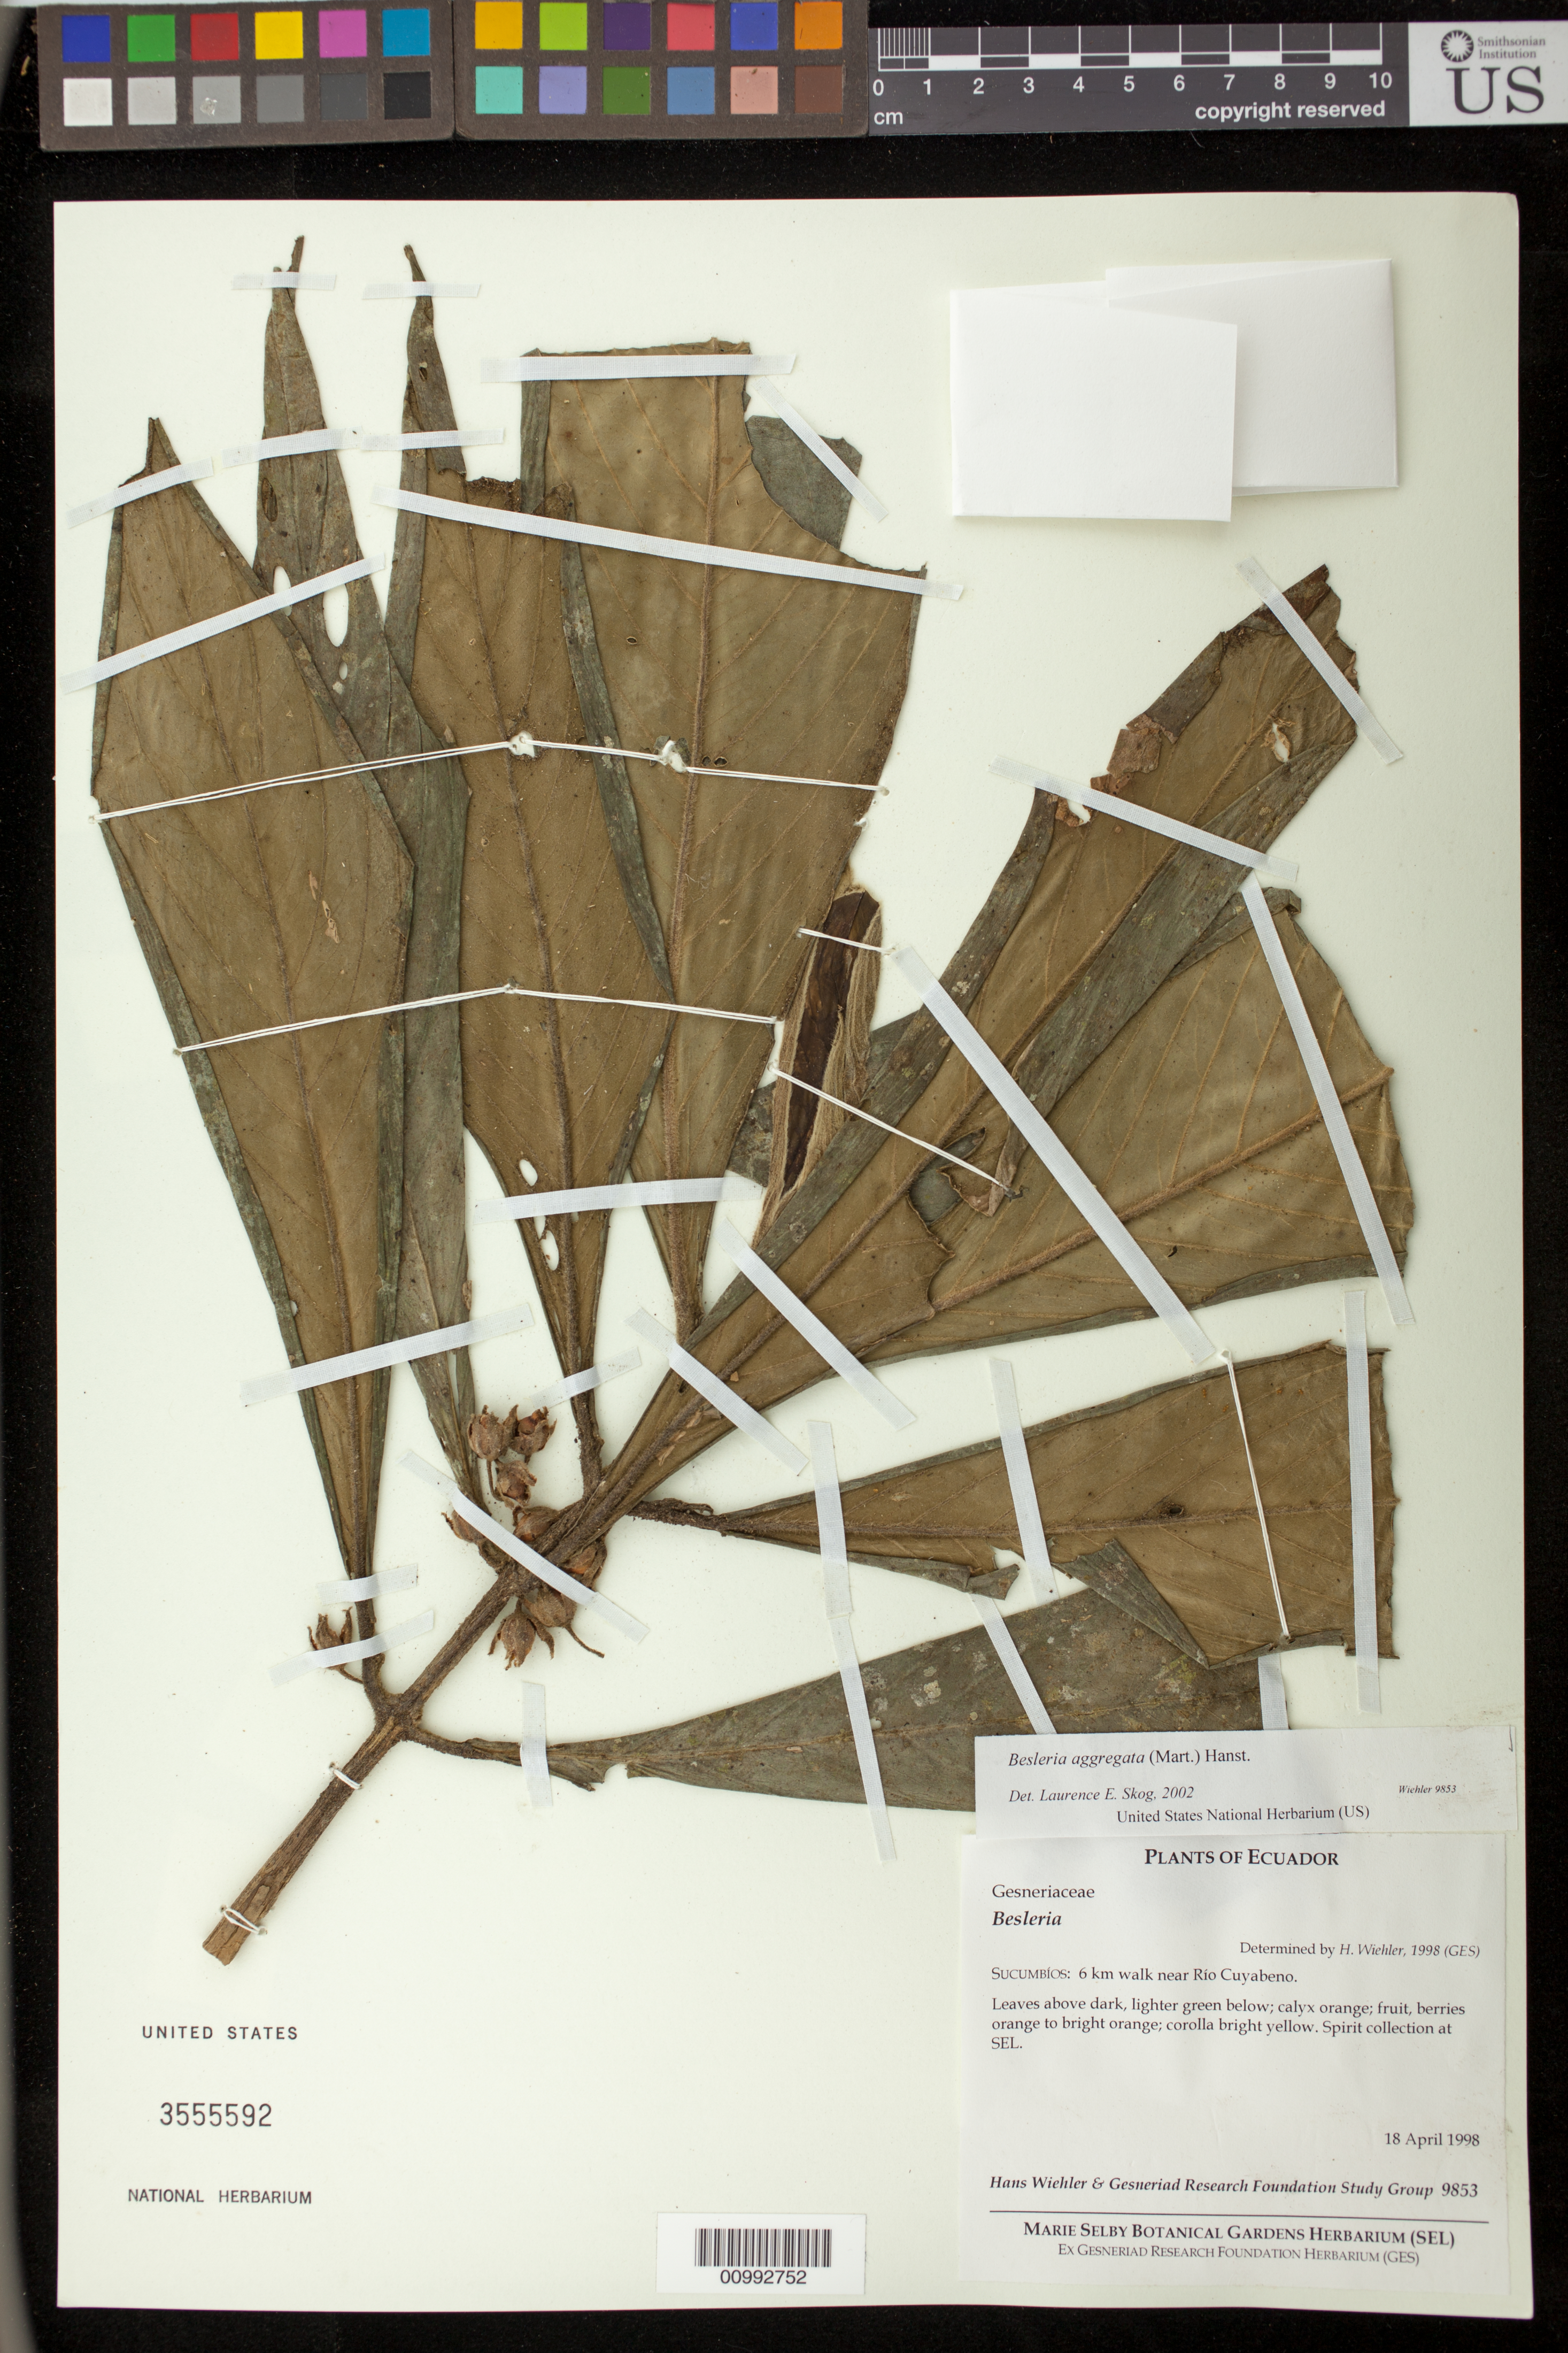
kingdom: Plantae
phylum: Tracheophyta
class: Magnoliopsida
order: Lamiales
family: Gesneriaceae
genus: Besleria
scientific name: Besleria aggregata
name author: (Mart.) Hanst.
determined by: Skog, Laurence E.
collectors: H. J. Wiehler & GRF Study Group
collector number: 9853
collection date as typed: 18 Apr 1998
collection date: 1998-04-18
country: Ecuador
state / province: Sucumbíos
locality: Sucumbíos: 6 km walk near Rio Cuyabeno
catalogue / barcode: US 3555592